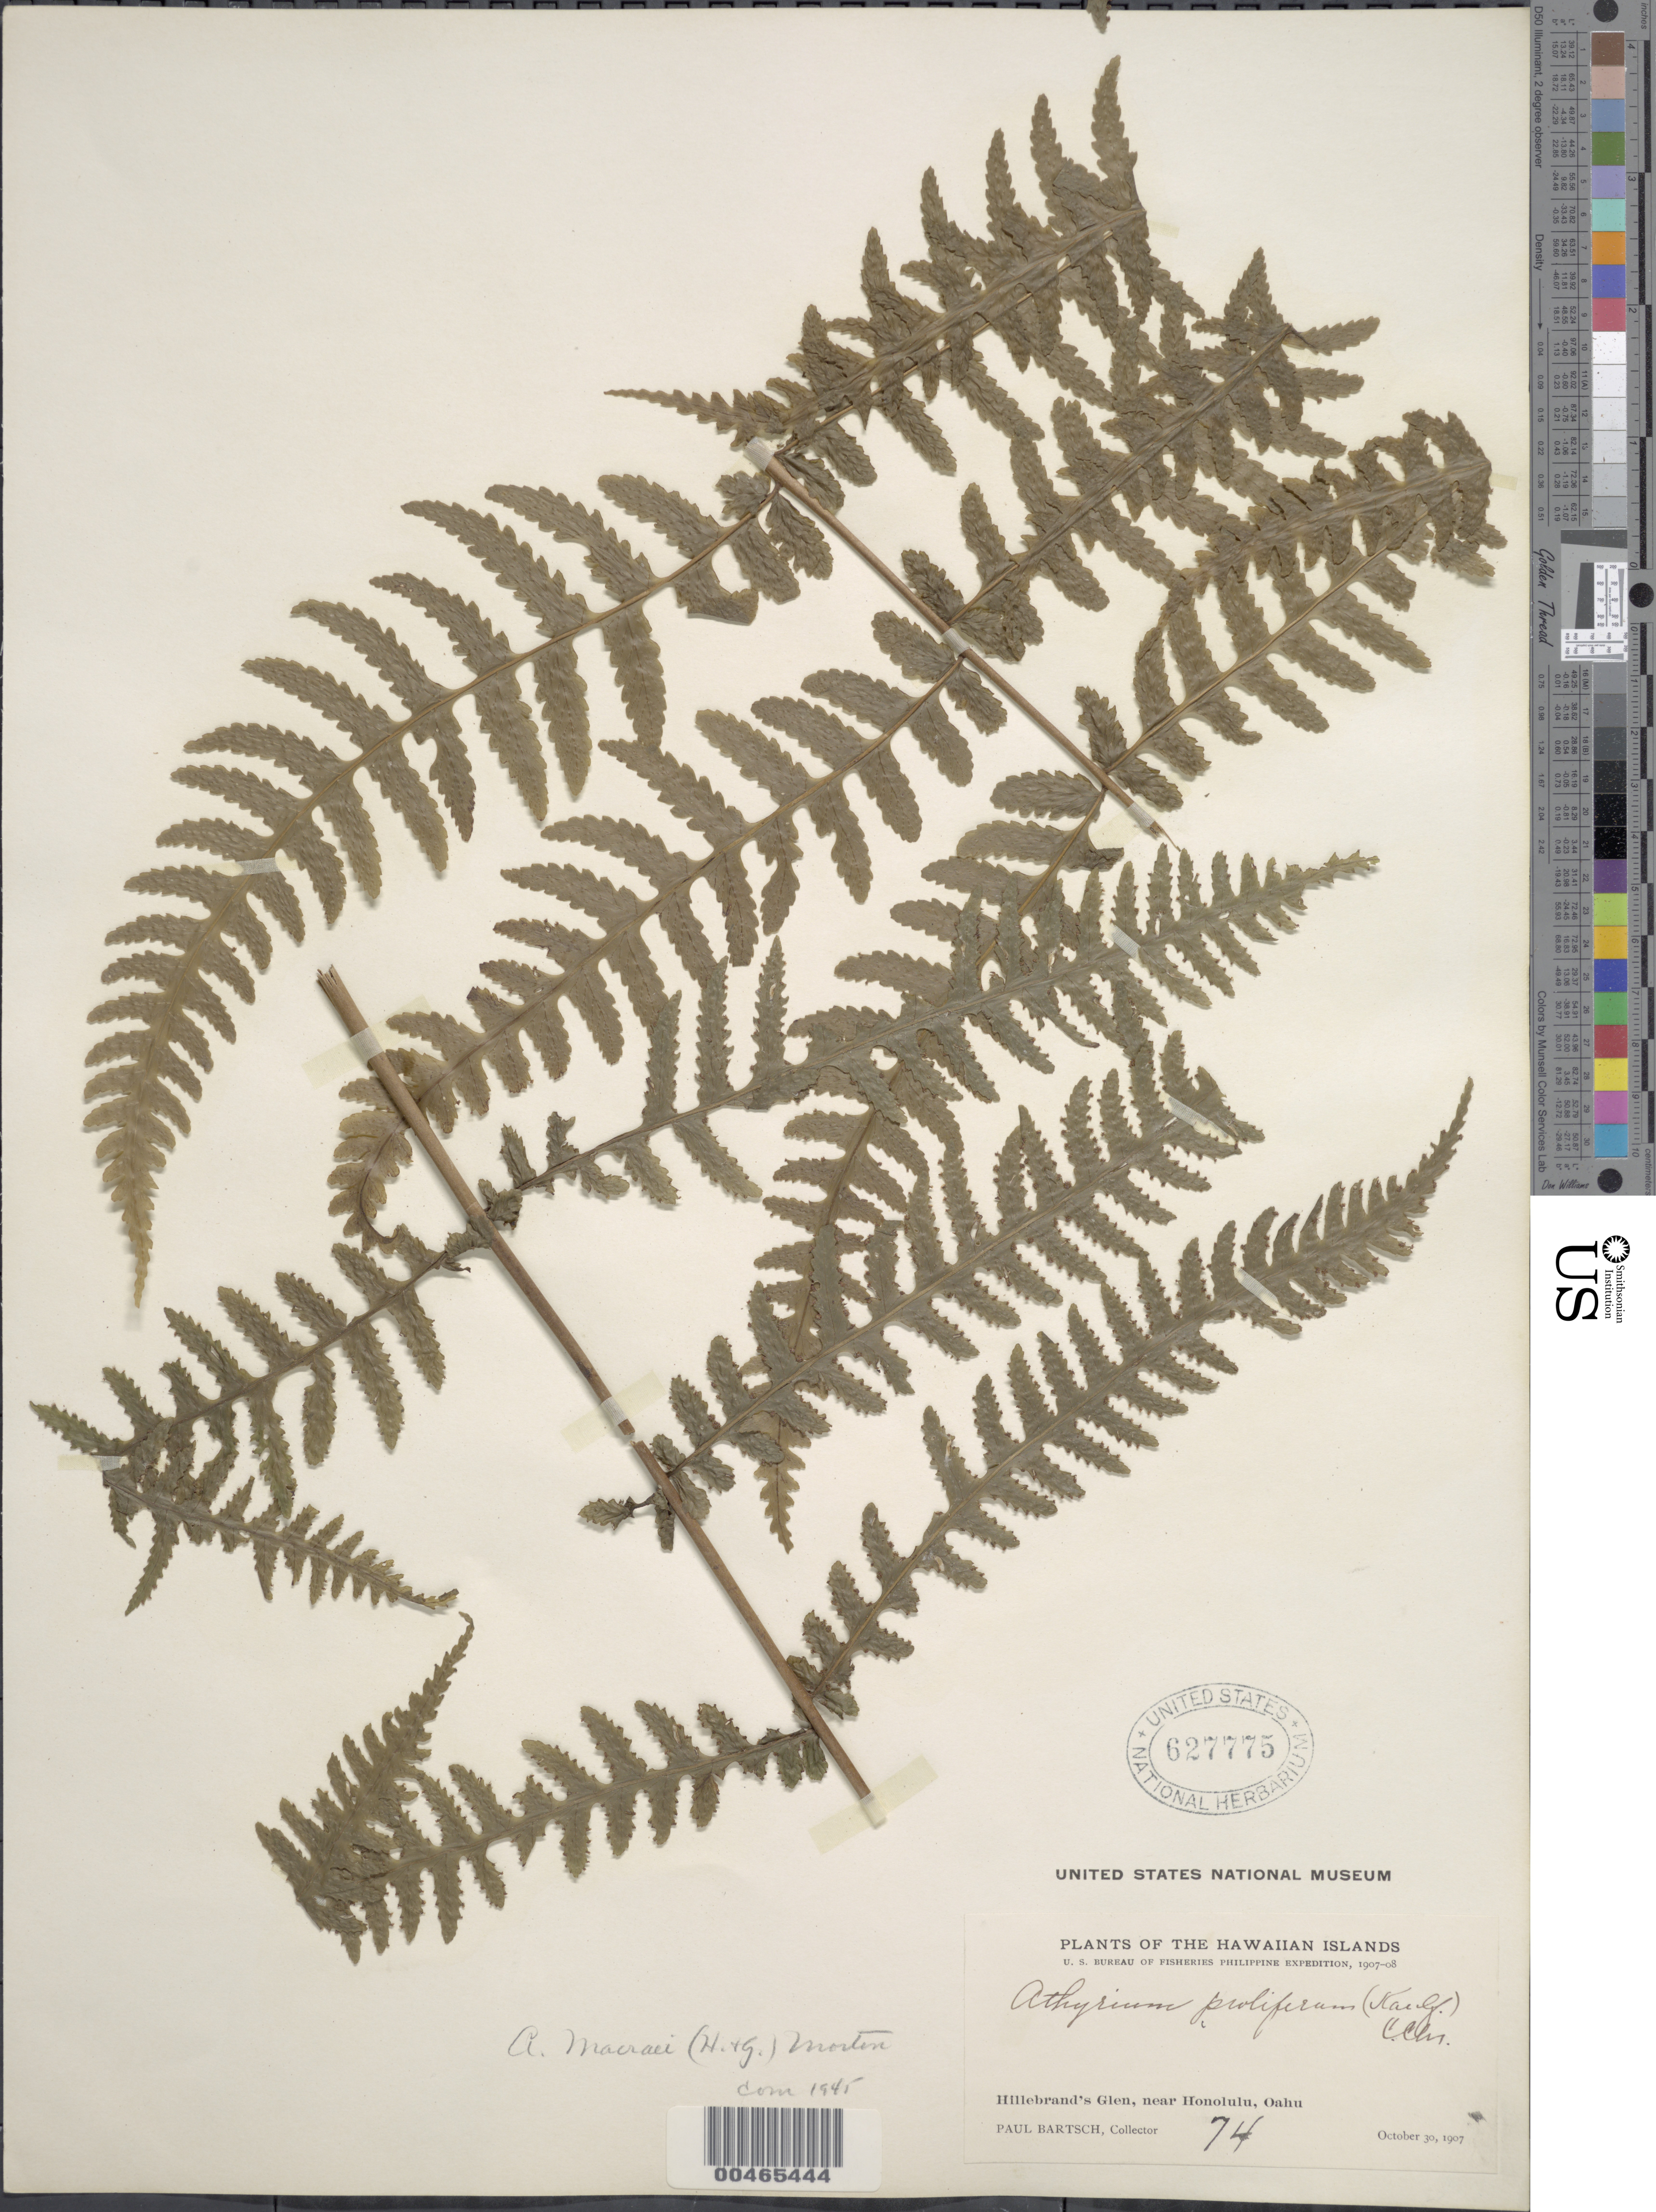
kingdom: Plantae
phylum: Tracheophyta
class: Polypodiopsida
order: Polypodiales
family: Athyriaceae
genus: Deparia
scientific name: Deparia prolifera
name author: (Kaulf.) Hook. & Grev.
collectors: P. Bartsch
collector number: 74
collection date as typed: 30 Oct 1907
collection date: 1907-10-30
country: United States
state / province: Hawaii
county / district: Honolulu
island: Oahu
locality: Hillebrand's Glen, near Honolulu, Oahu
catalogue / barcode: US 627775